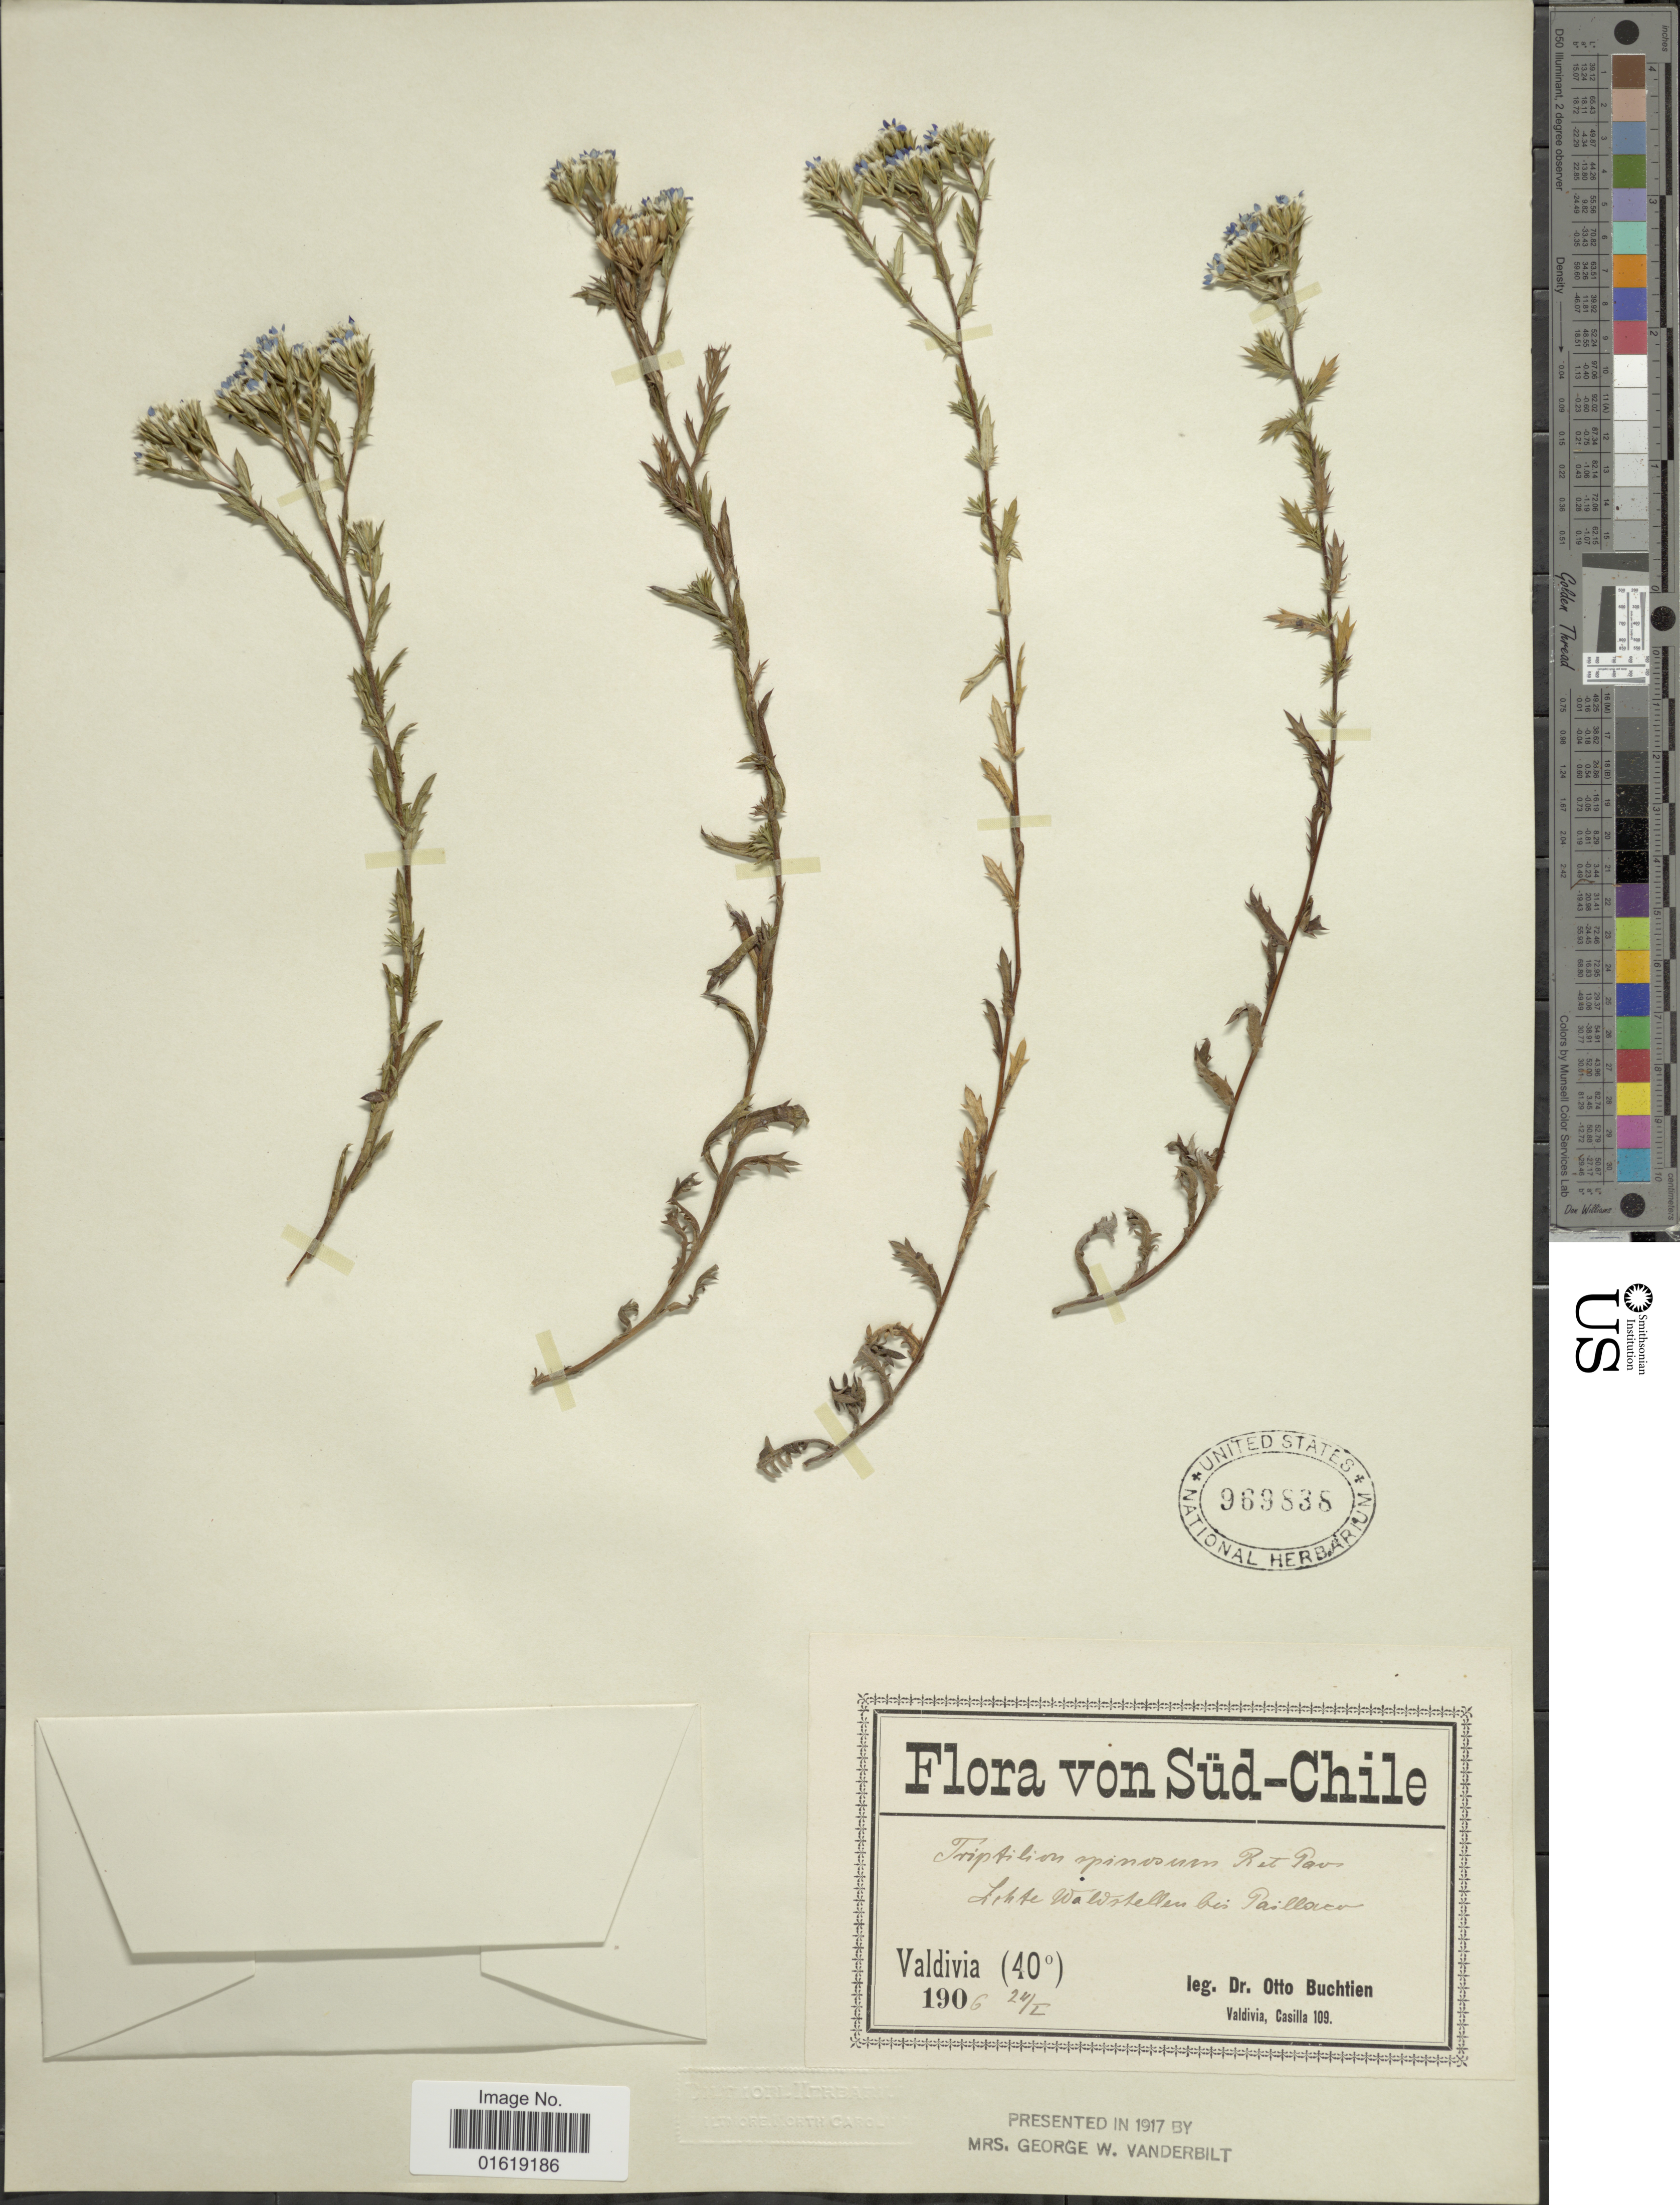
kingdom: Plantae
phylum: Tracheophyta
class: Magnoliopsida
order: Asterales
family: Asteraceae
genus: Triptilion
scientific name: Triptilion spinosum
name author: Ruiz & Pav.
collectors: O. Buchtien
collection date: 1906-01-24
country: Chile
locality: Lohte Waldstellen bei Paillaco. Valdivia (40°).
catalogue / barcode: US 969838